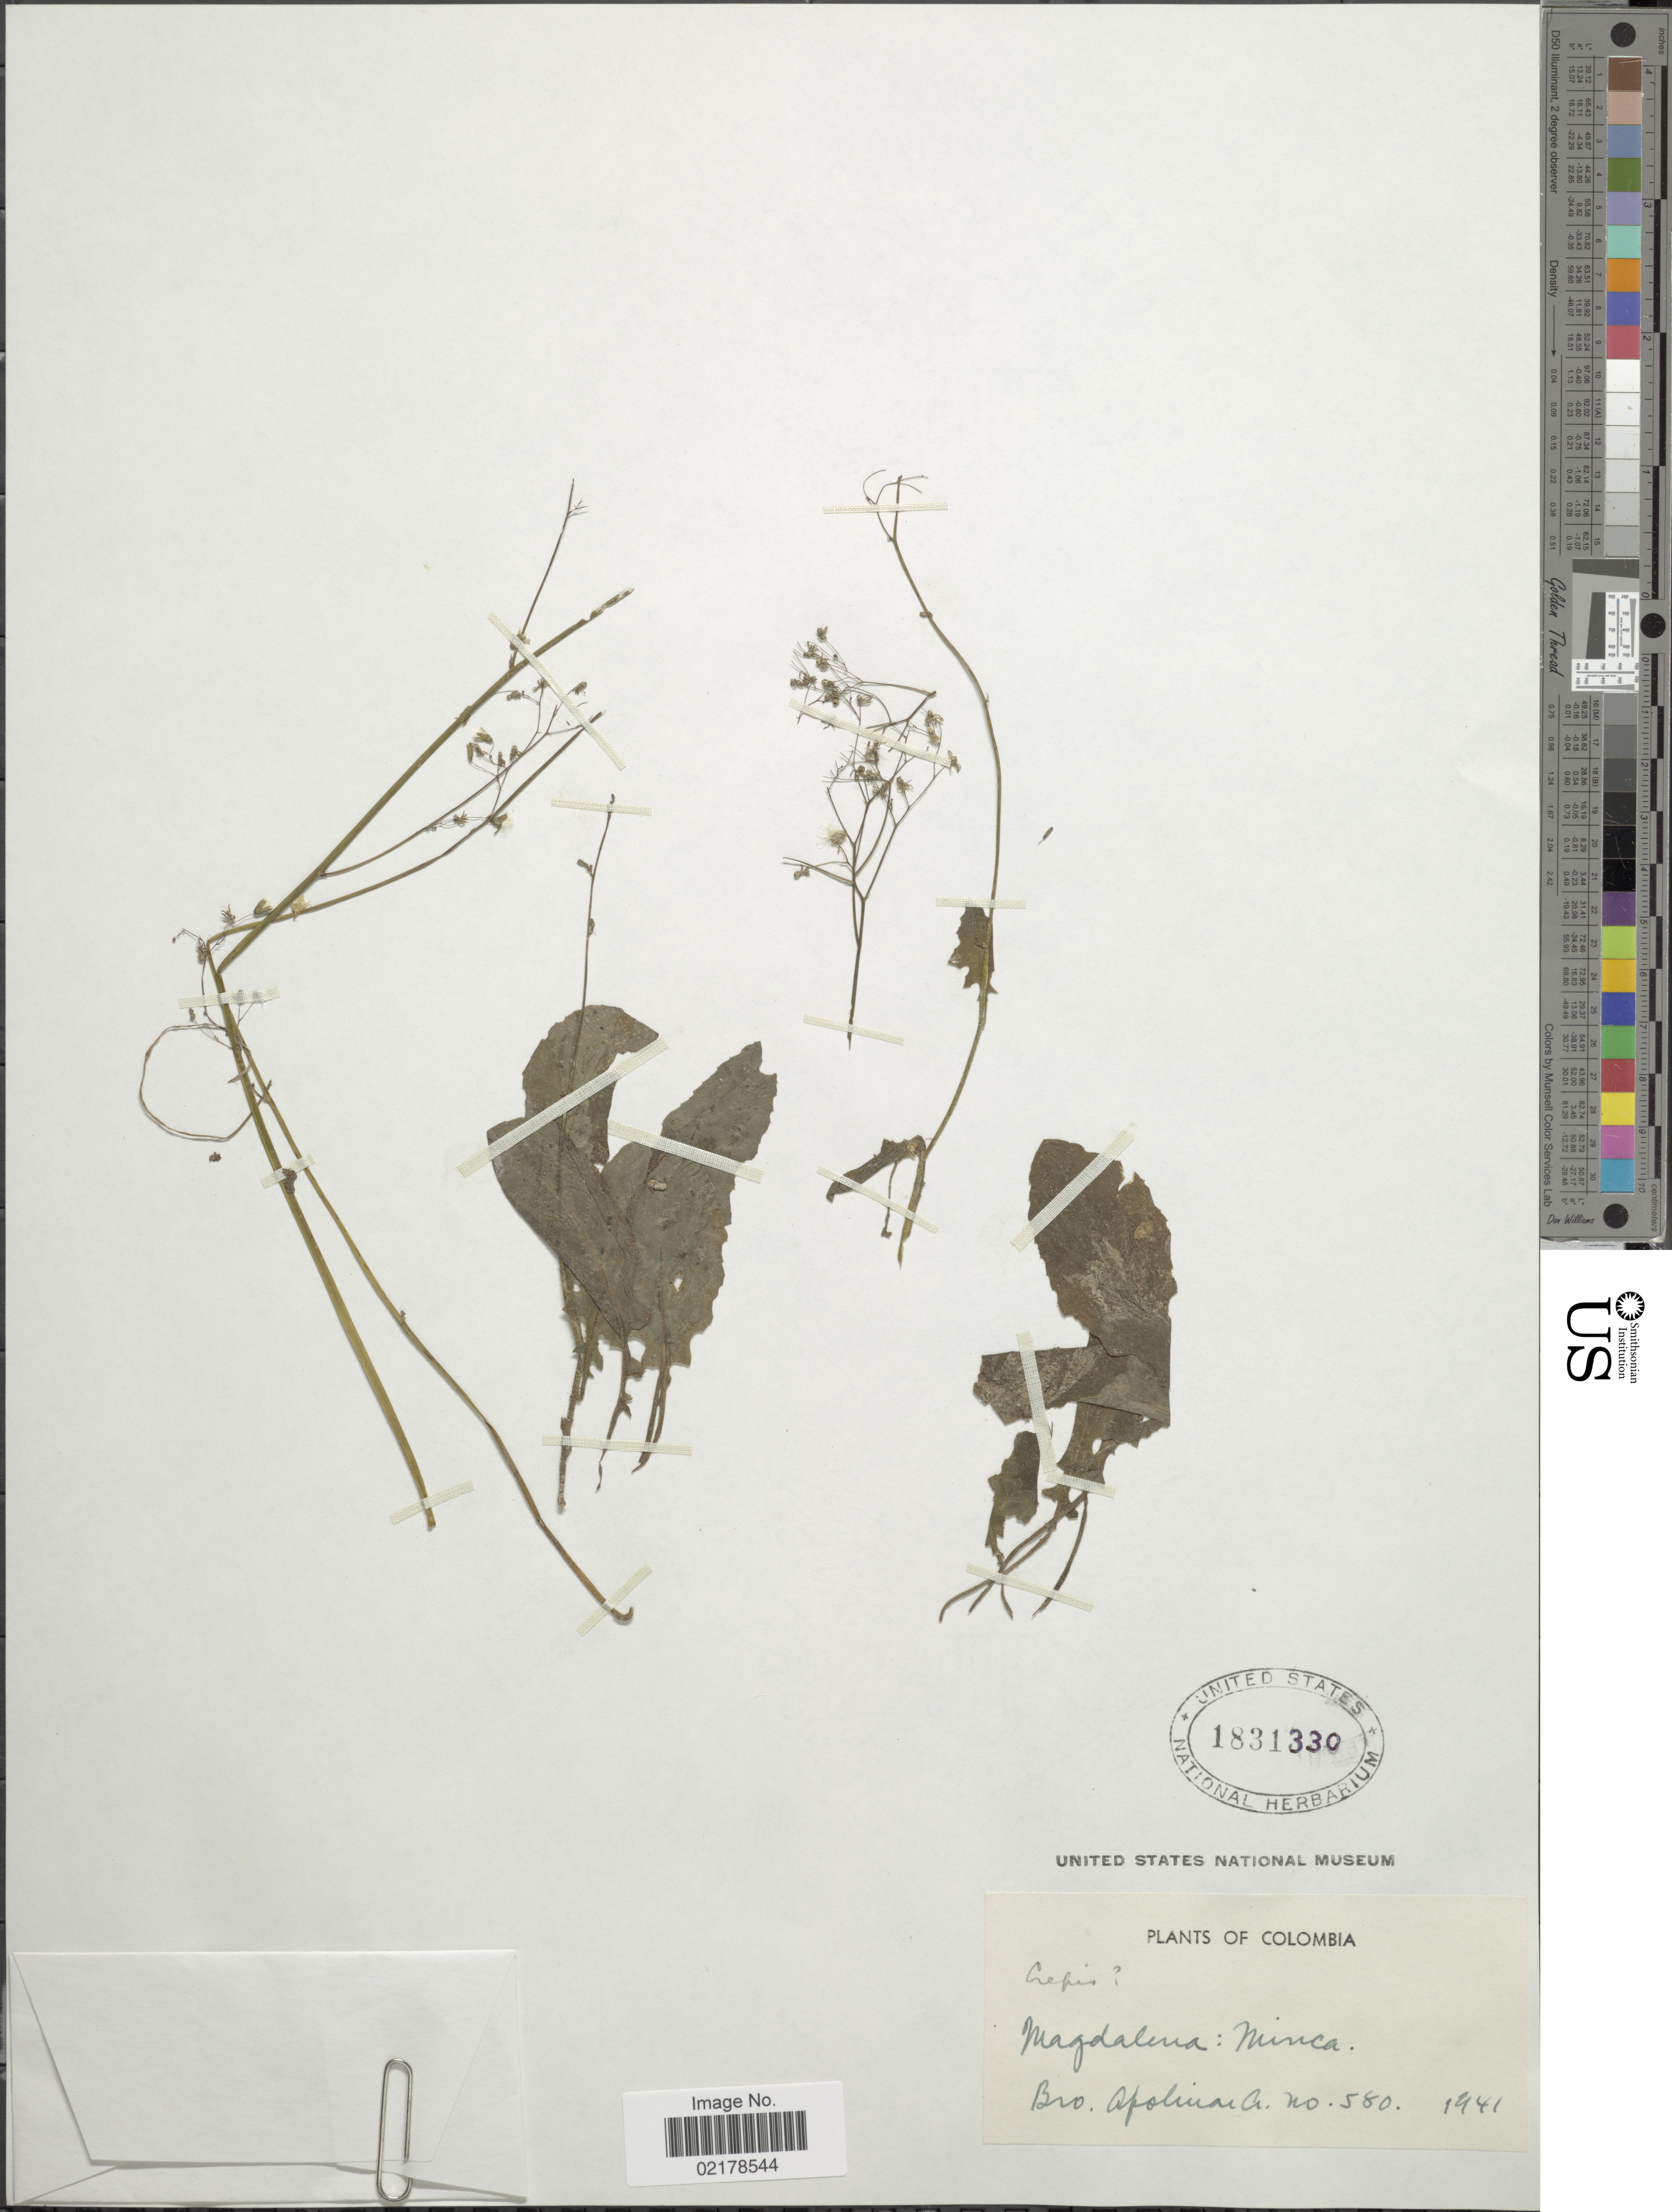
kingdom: Plantae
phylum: Tracheophyta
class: Magnoliopsida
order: Asterales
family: Asteraceae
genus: Youngia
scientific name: Youngia japonica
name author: (L.) DC.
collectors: Bro. Apollinaire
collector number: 580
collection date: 1941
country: Colombia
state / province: Magdalena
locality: Minca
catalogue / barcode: US 1831330